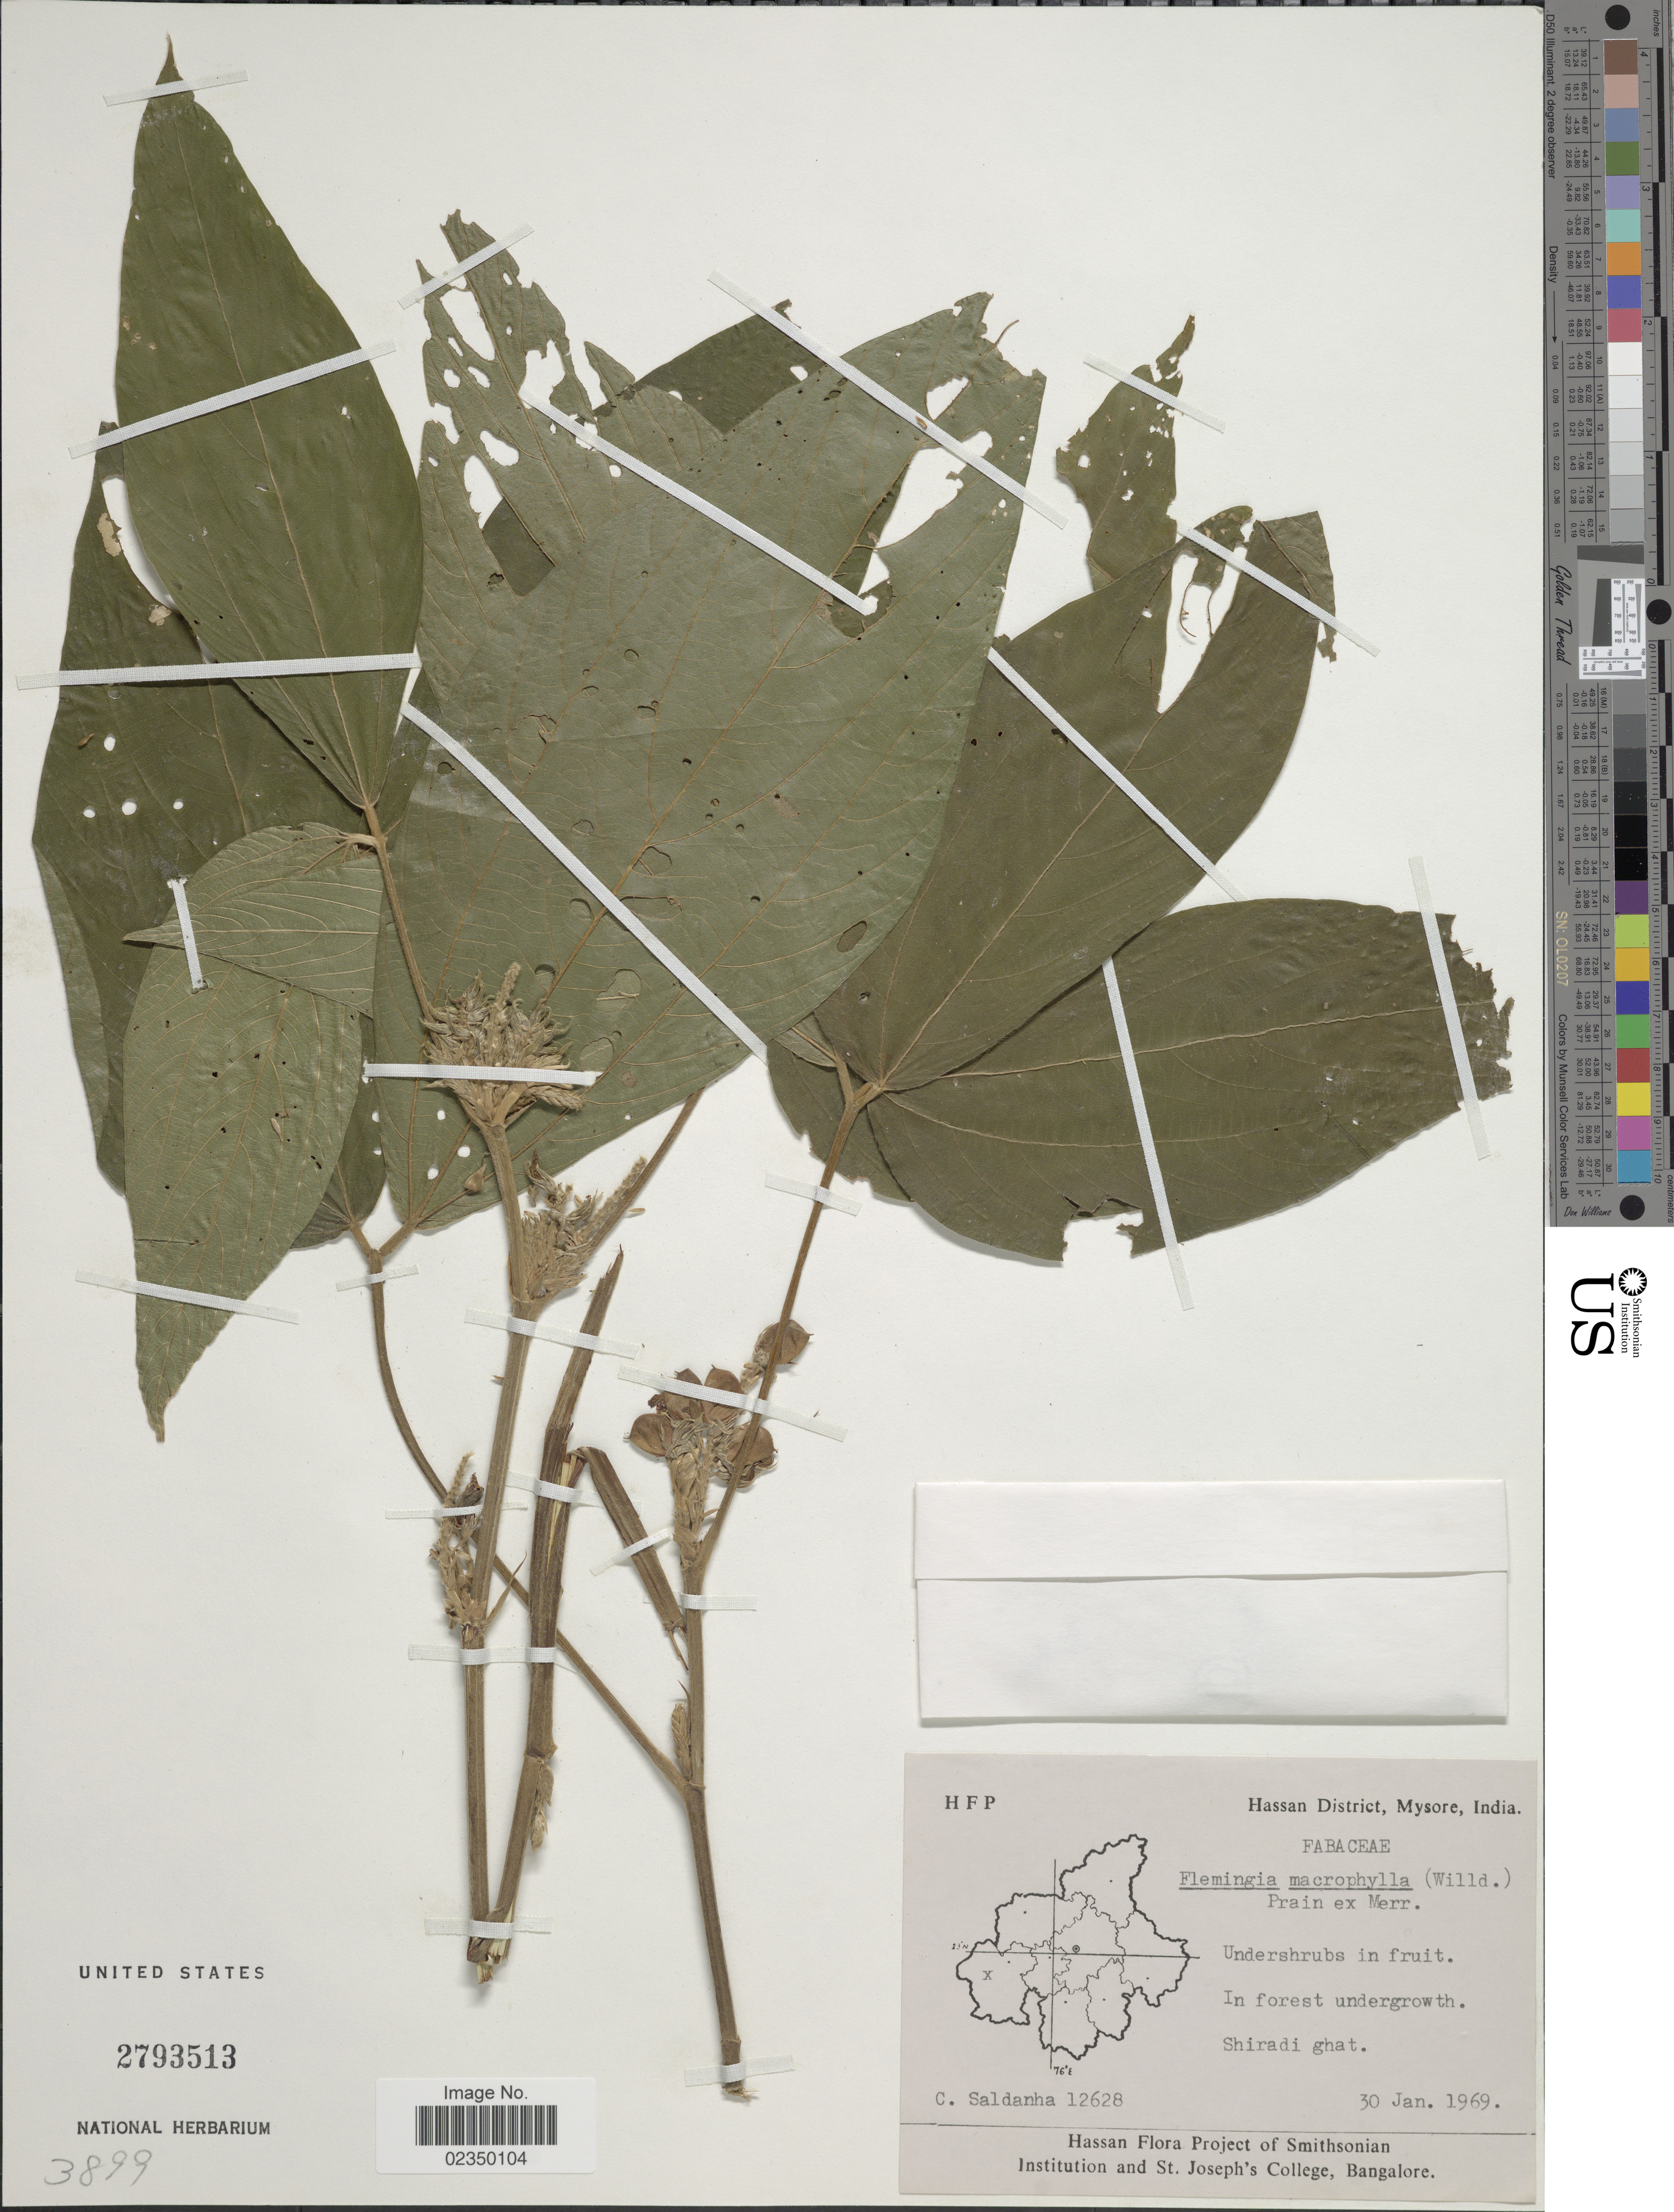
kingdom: Plantae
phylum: Tracheophyta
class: Magnoliopsida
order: Fabales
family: Fabaceae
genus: Flemingia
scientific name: Flemingia macrophylla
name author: (Willd.) Kuntze ex Merr.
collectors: C. Saldanha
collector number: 12628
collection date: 1969-01-30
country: India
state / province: Karnataka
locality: Hassan District, Mysore, India. In forest undergrowth, Shiradi ghat.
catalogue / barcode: US 2793513